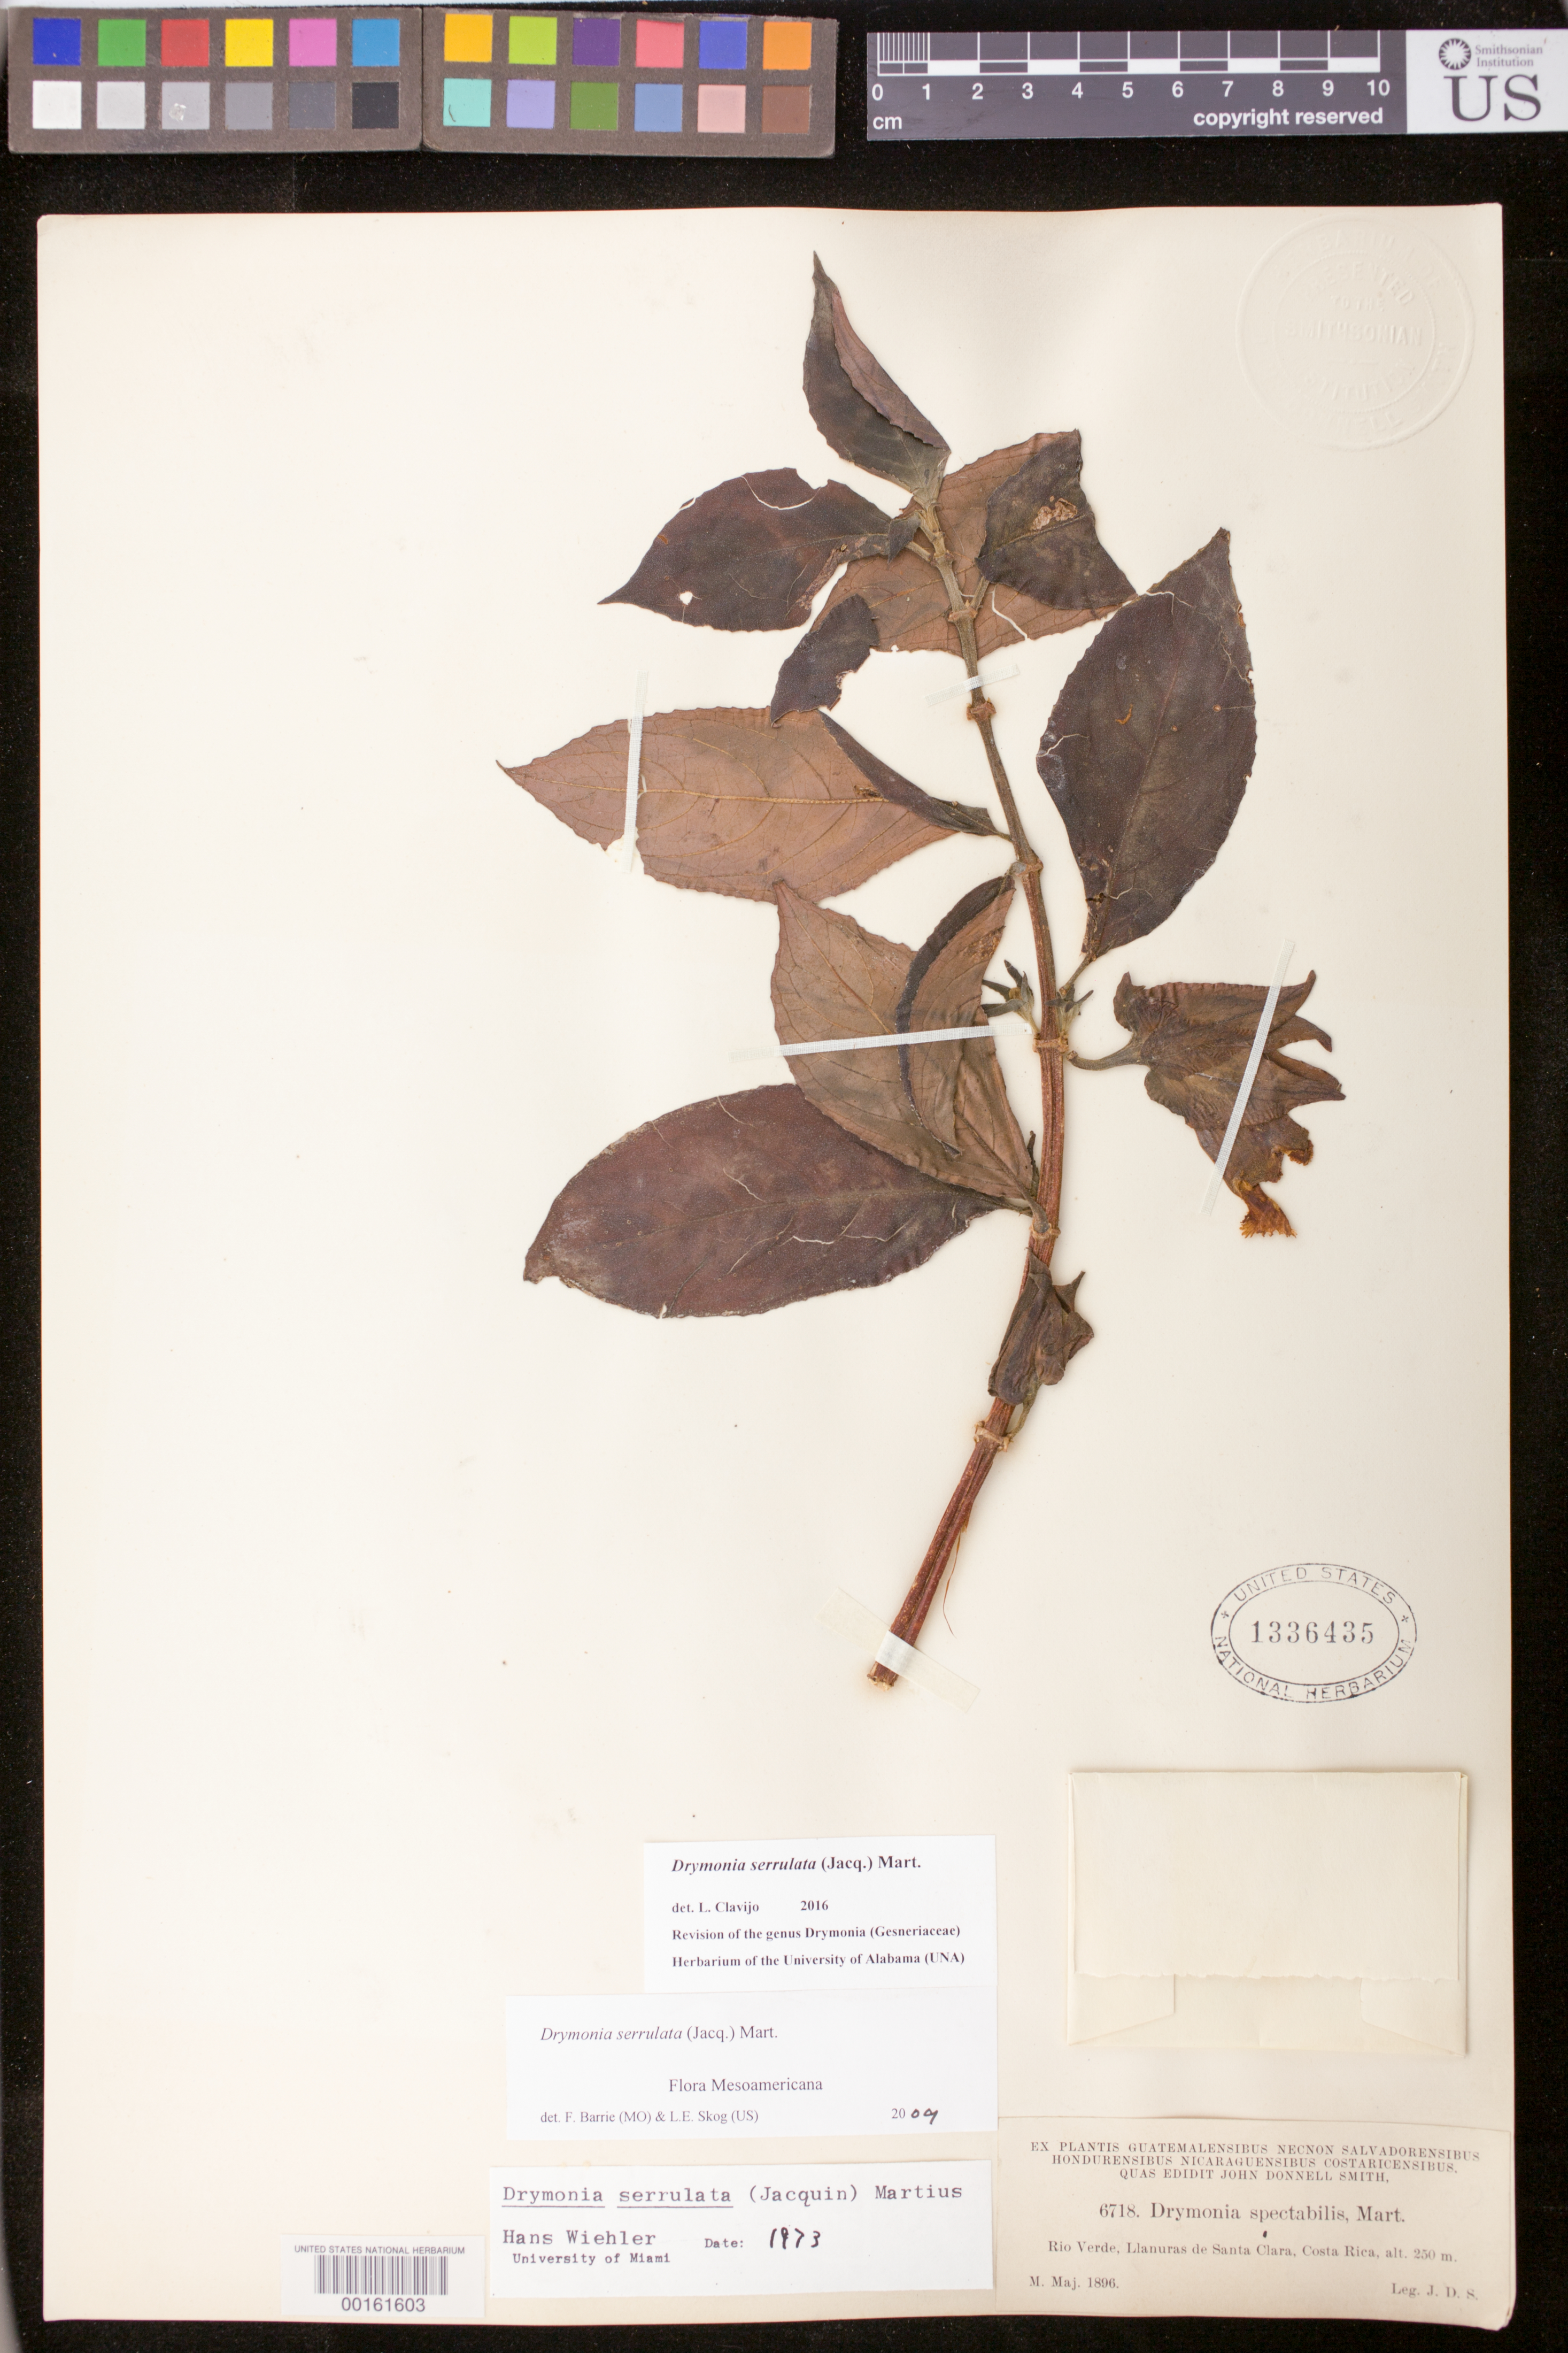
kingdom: Plantae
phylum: Tracheophyta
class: Magnoliopsida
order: Lamiales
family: Gesneriaceae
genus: Drymonia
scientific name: Drymonia serrulata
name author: (Jacq.) Mart.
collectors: J. Donnell Smith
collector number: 6718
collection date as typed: May 1896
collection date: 1896-05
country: Costa Rica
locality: Rio Verde, Llanuras de Santa Clara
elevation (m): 250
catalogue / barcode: US 1336435